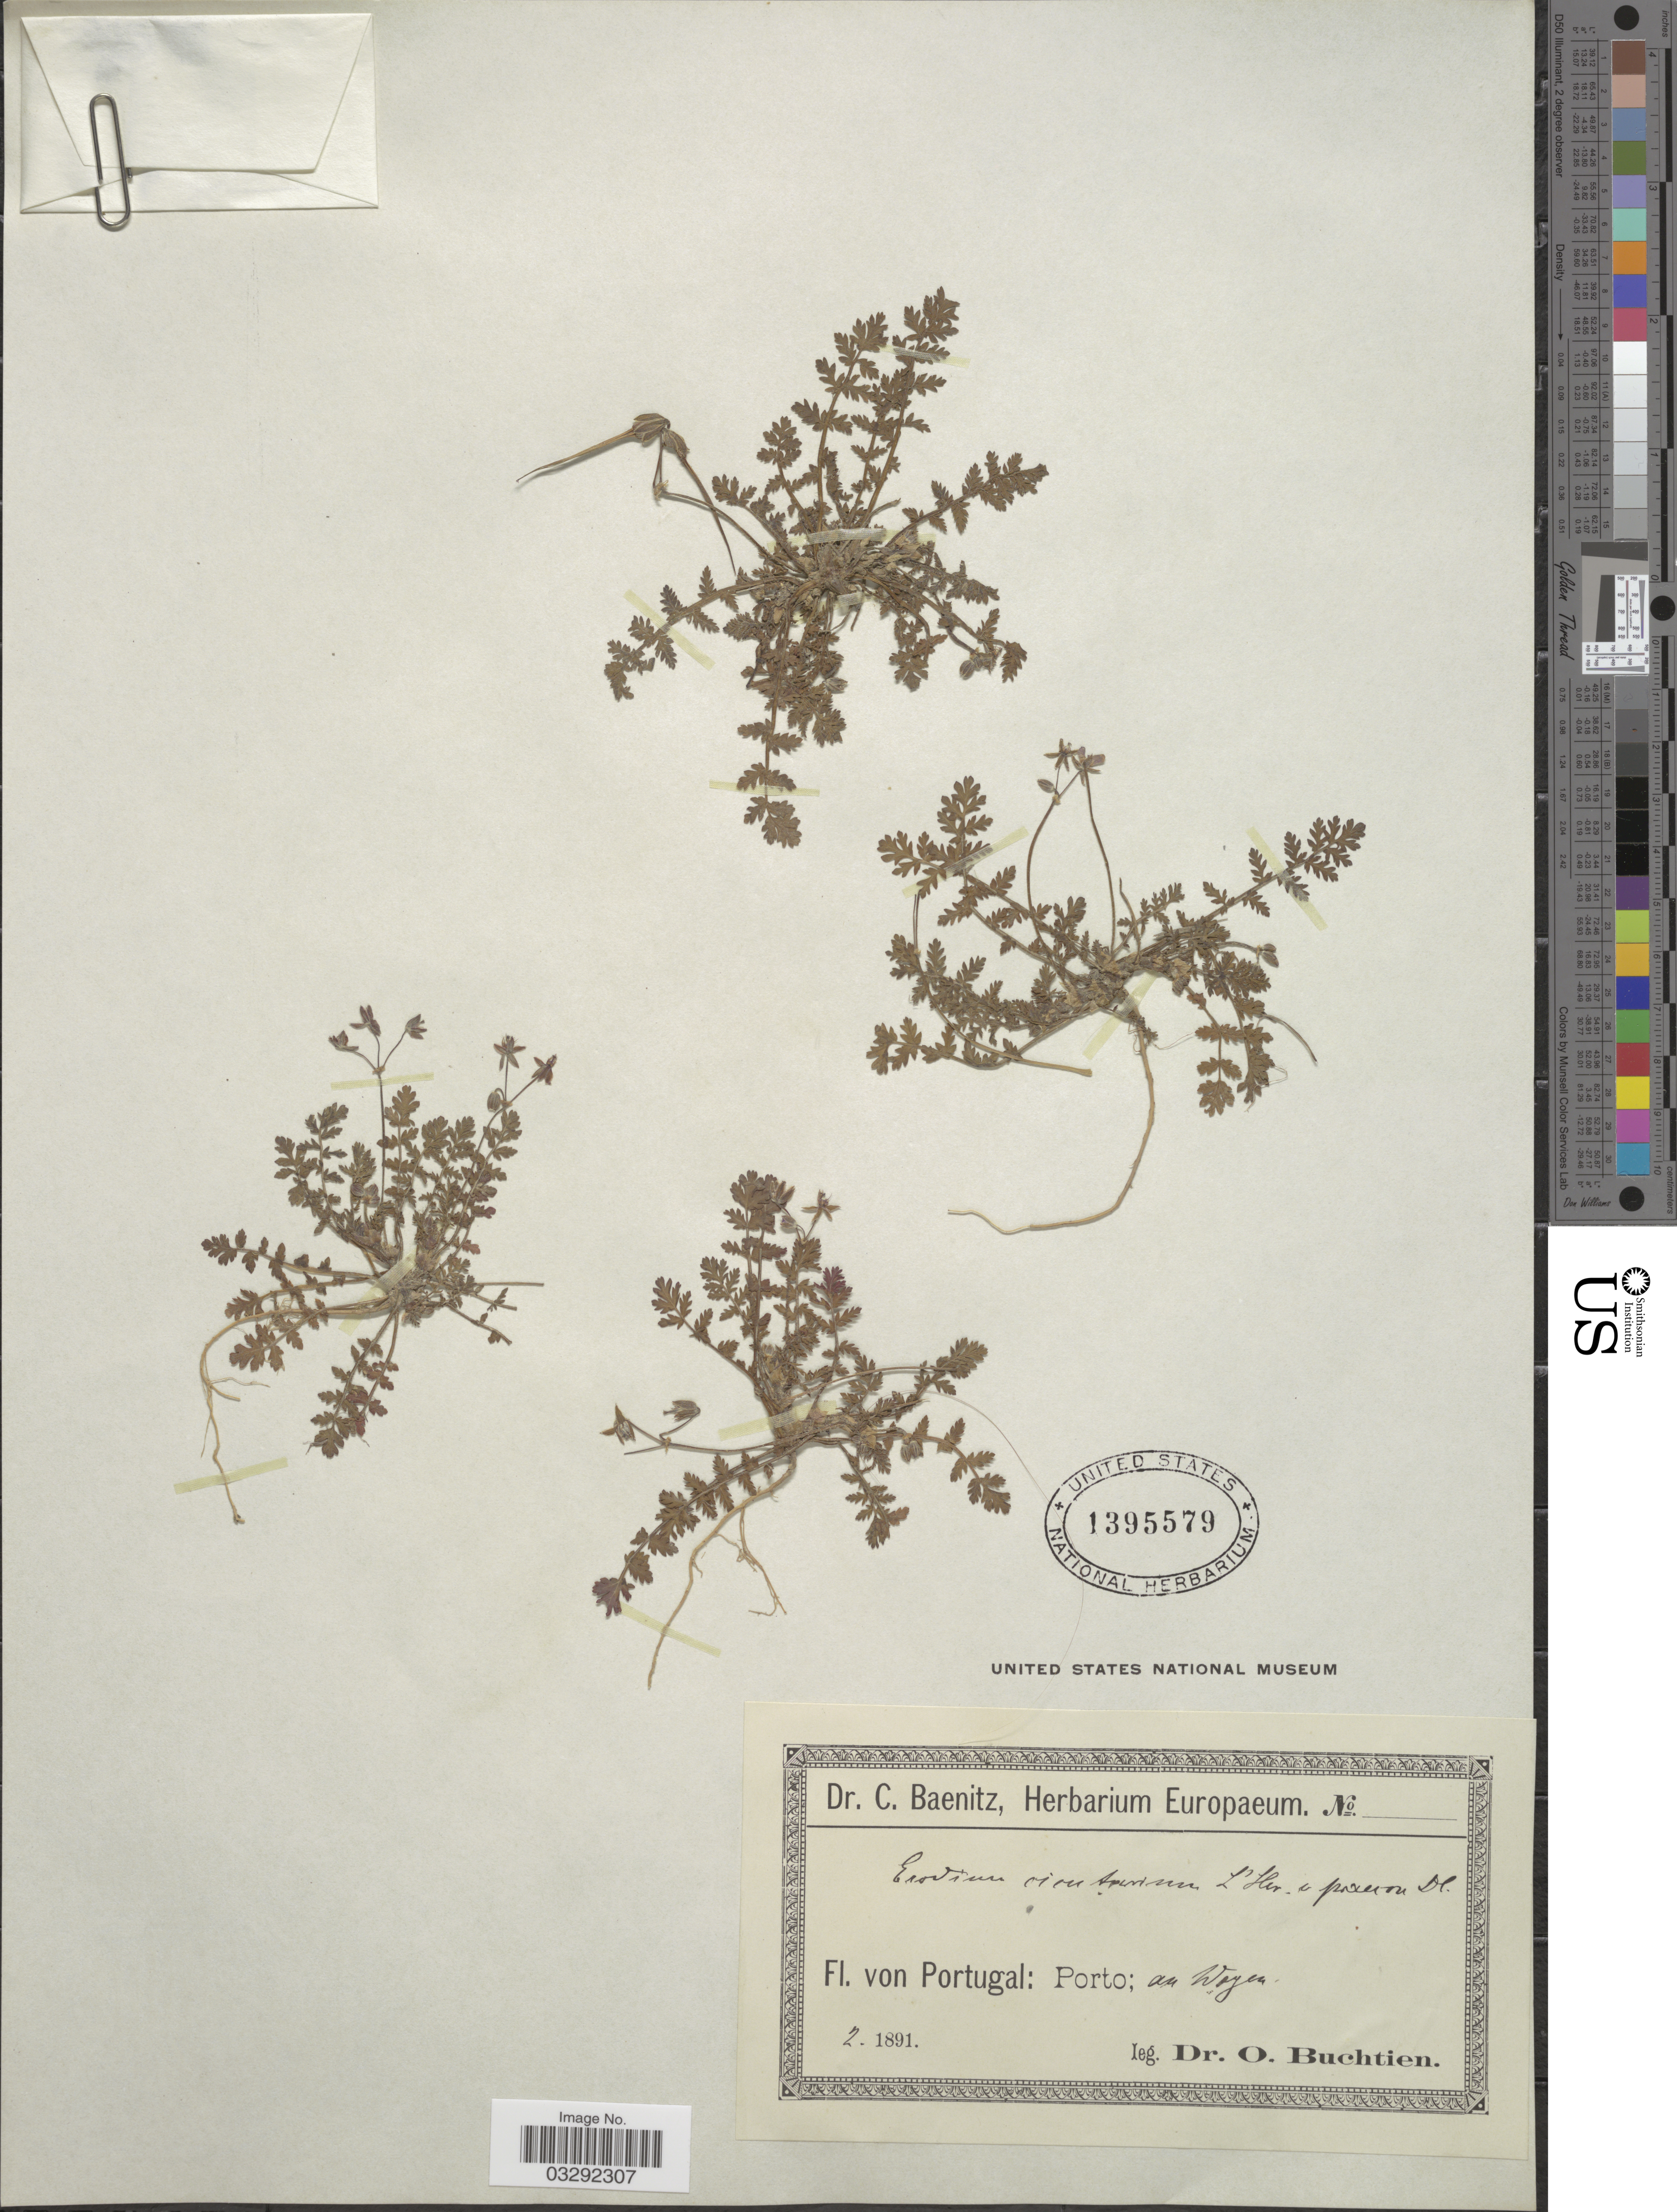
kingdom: Plantae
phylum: Tracheophyta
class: Magnoliopsida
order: Geraniales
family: Geraniaceae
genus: Erodium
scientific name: Erodium cicutarium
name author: (L.) L'Hér.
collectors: O. Buchtien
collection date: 1891-02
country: Portugal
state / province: Porto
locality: An Wegen.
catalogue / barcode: US 1395579